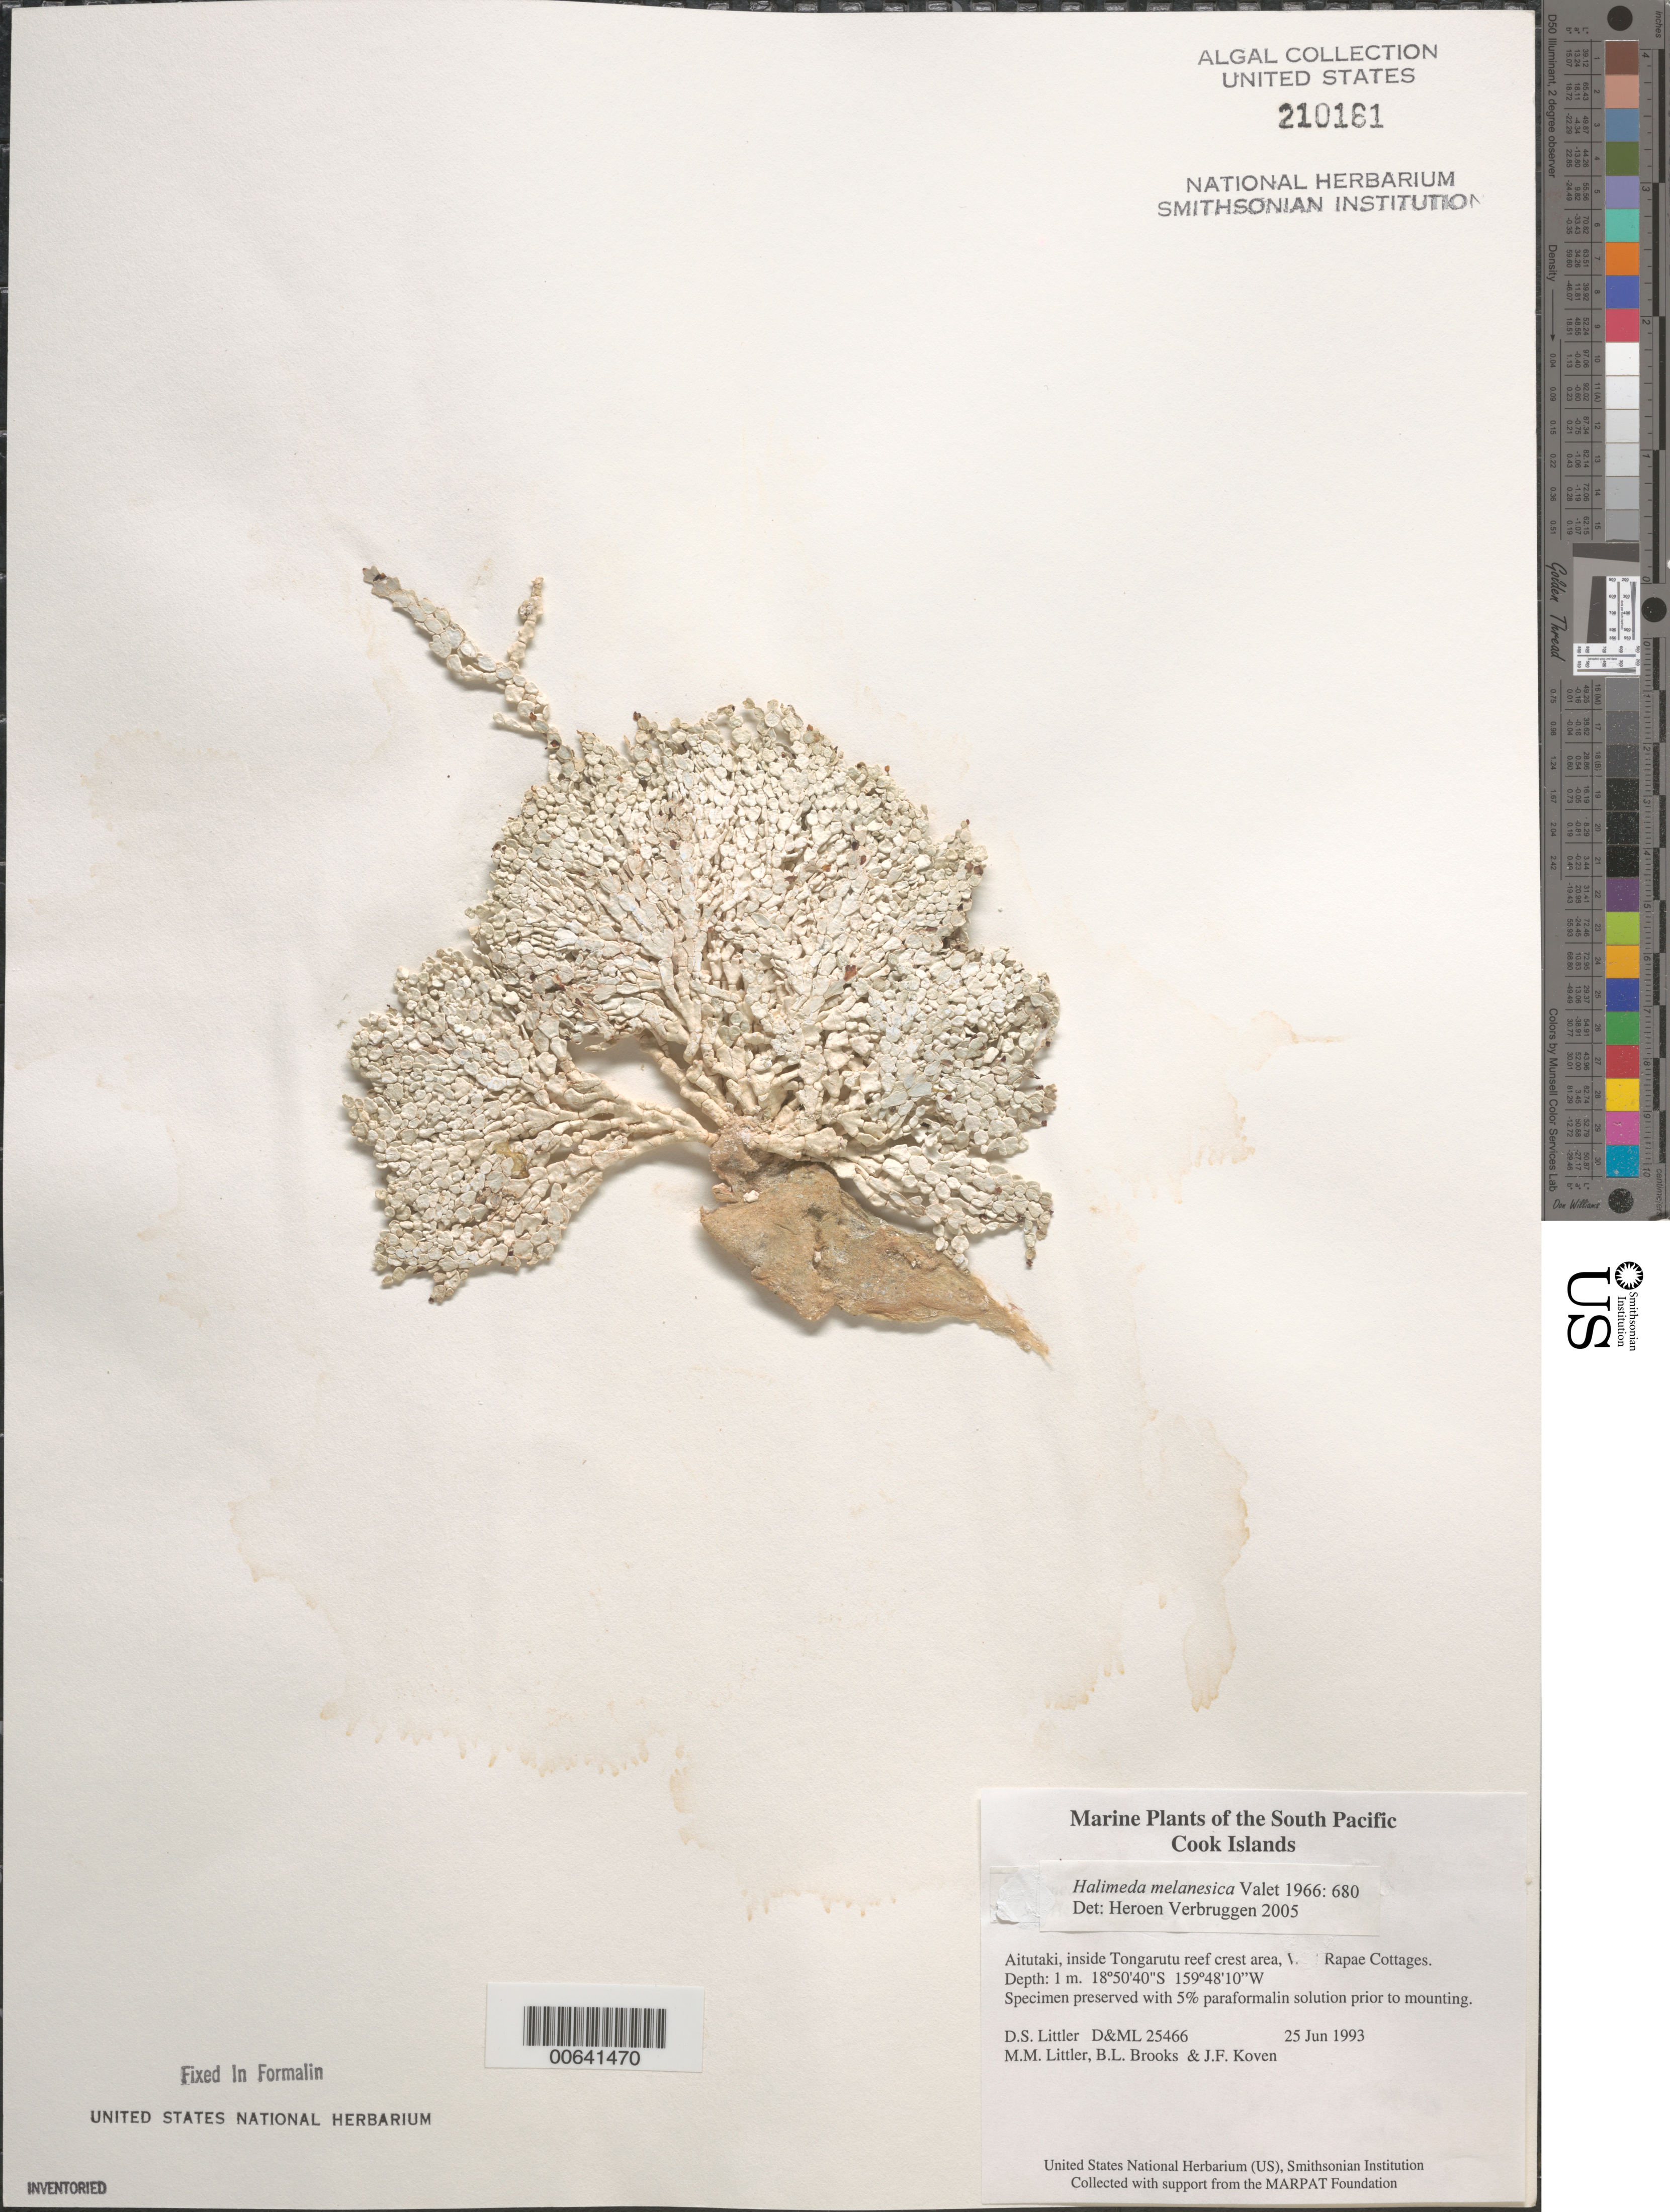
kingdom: Plantae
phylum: Chlorophyta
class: Ulvophyceae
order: Bryopsidales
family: Halimedaceae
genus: Halimeda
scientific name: Halimeda melanesica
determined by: Verbruggen, H.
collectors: D. S. Littler, M. M. Littler, B. Brooks & J. Koven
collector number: D&ML 25466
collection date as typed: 25 Jun 1993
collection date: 1993-06-25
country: Cook Islands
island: Aitutaki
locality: Inside Tongarutu reef crest area, (Viti?) Rapae Cottages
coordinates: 18 50'40"S, 159 48'10"W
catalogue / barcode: US 210161